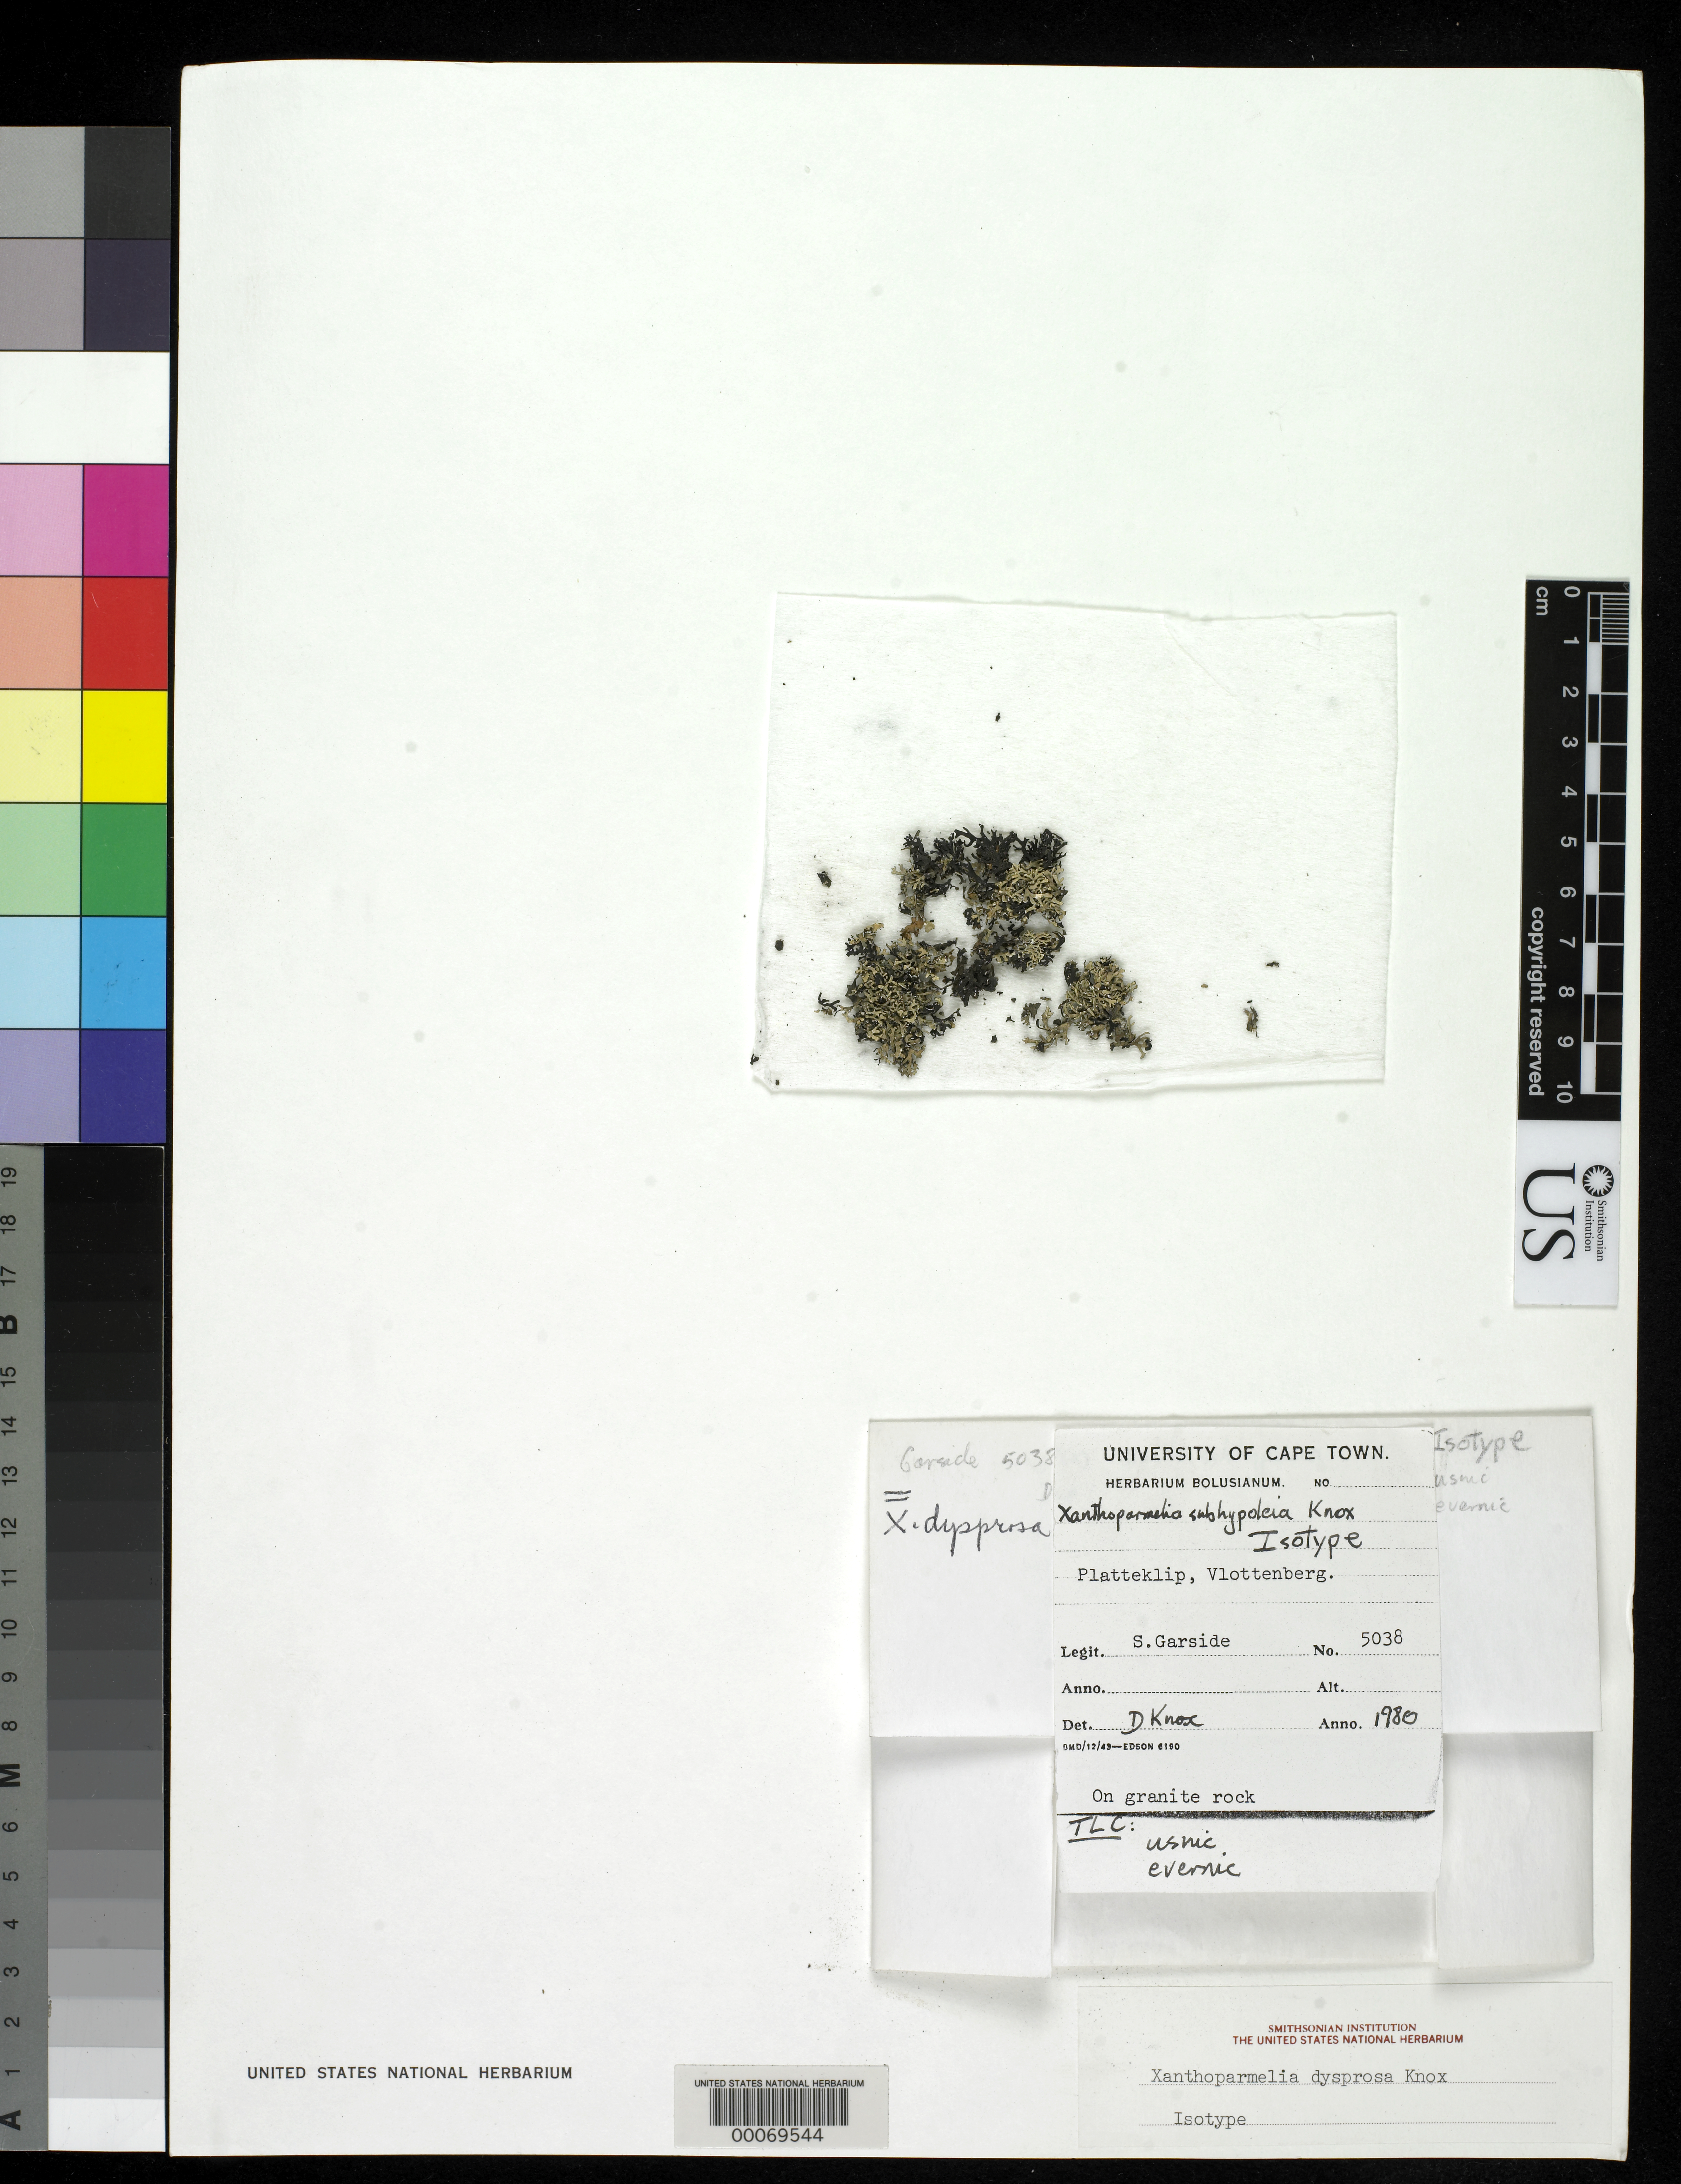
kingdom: Fungi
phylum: Ascomycota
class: Lecanoromycetes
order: Lecanorales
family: Parmeliaceae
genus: Xanthoparmelia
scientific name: Xanthoparmelia dysprosa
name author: M.D.E. Knox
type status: Isotype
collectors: S. Garside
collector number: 5038 a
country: South Africa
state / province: Western Cape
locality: Platteklip, Vlottenberg.